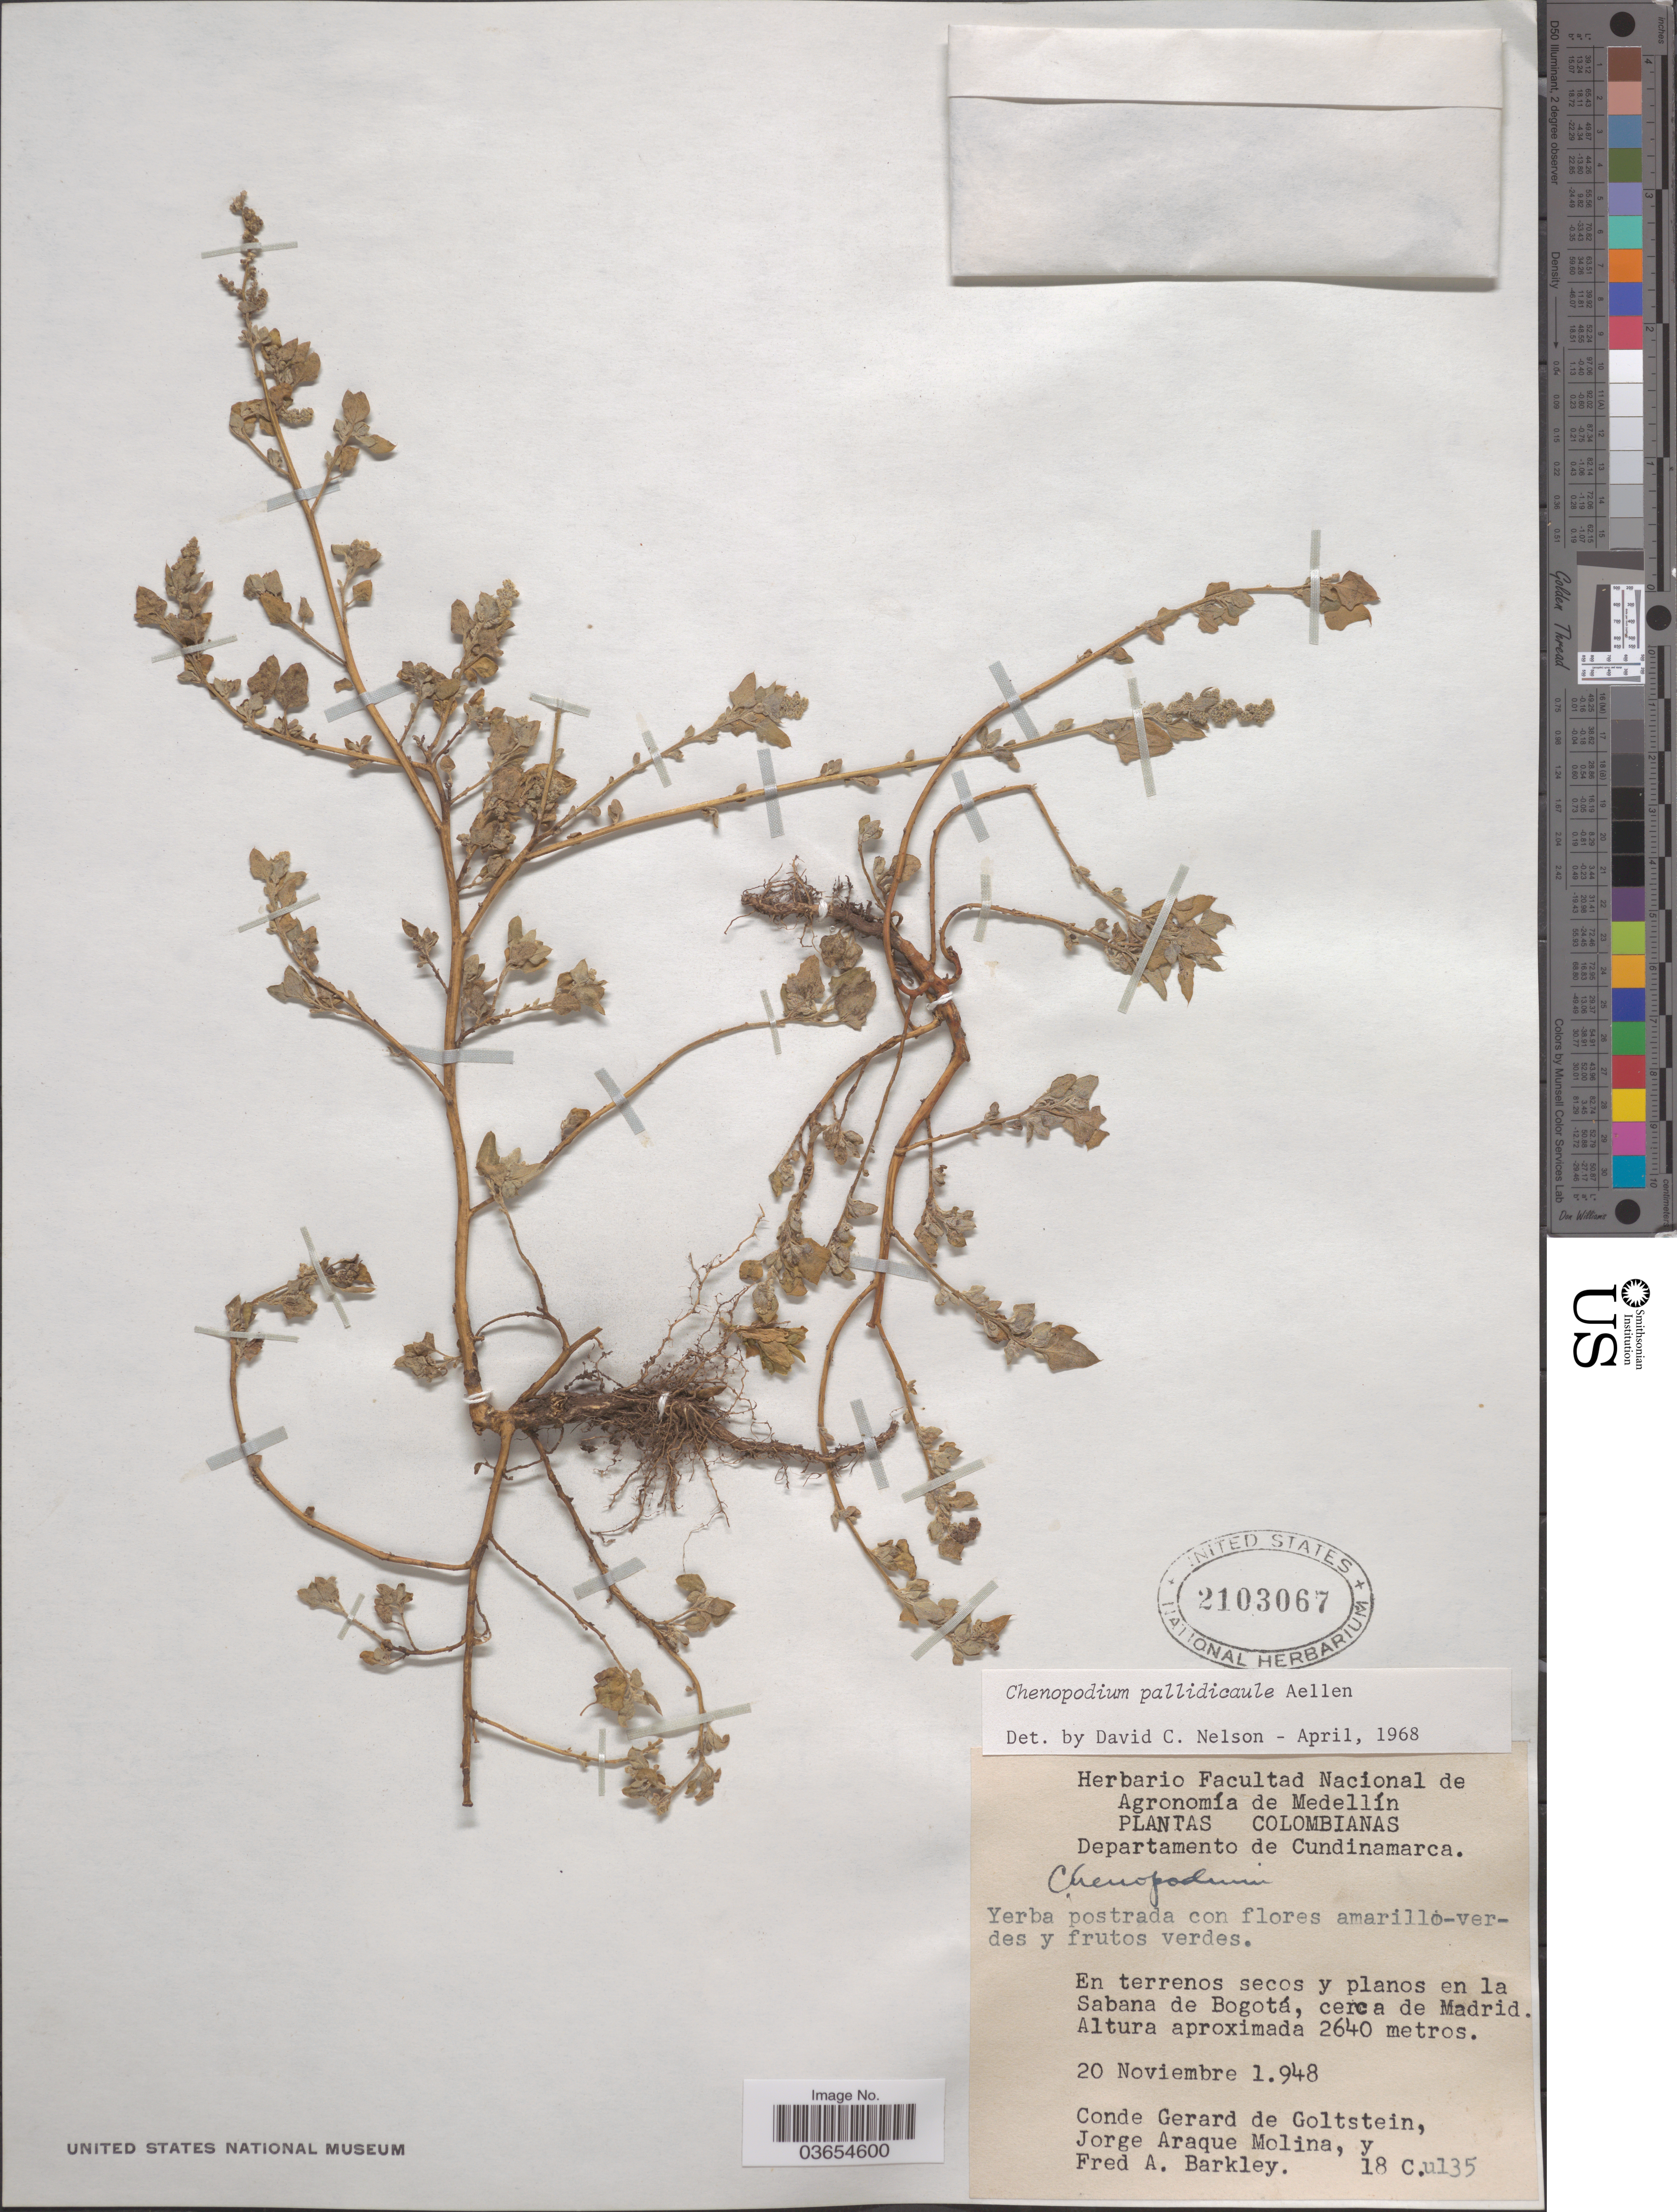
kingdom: Plantae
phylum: Tracheophyta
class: Magnoliopsida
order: Caryophyllales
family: Amaranthaceae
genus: Chenopodium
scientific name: Chenopodium pallidicaule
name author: Aellen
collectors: C. Goltstein, J. A. Molina & F. A. Barkley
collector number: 18 C.u135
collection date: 1948-11-20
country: Colombia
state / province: Cundinamarca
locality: Departamento de Cundinamarca. En terrenos secos y planos en la Sabana de Bogotá, cerca de Madrid.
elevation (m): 2640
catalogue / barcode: US 2103067